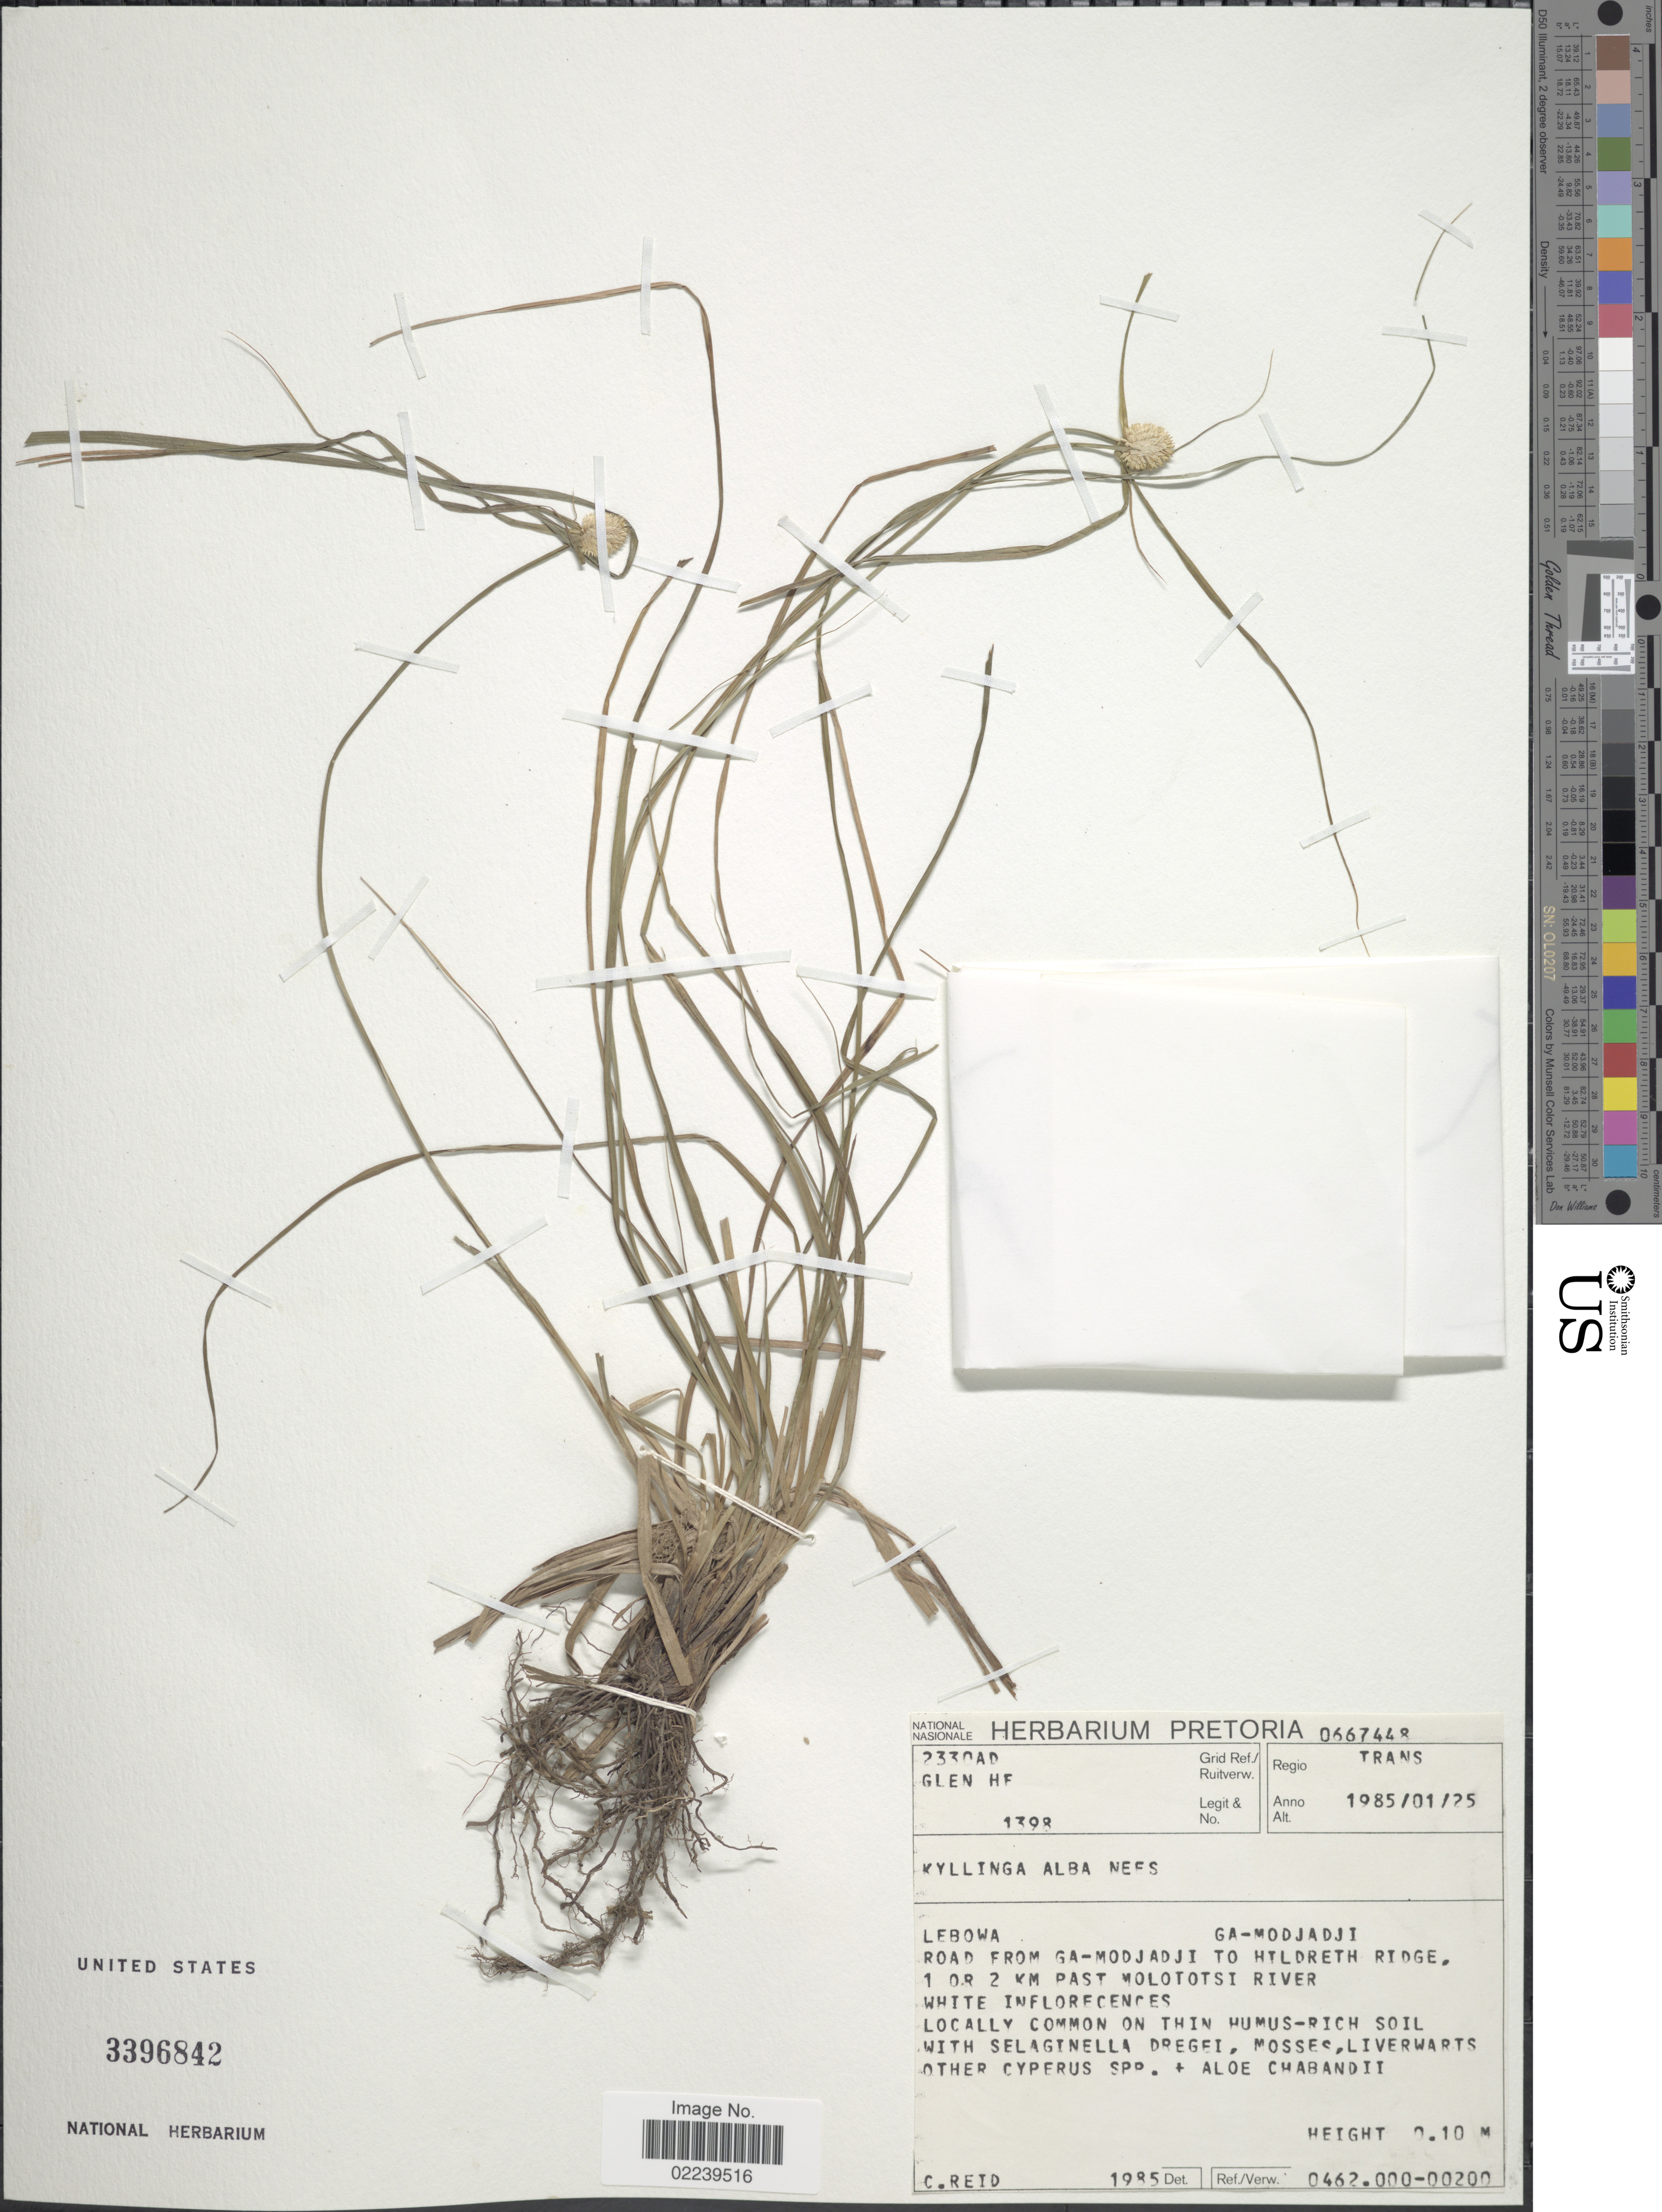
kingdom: Plantae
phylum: Tracheophyta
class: Liliopsida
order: Poales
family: Cyperaceae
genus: Cyperus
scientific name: Cyperus alatus subsp. albus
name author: (Nees)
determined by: Strong, M. T., (US), Smithsonian Institution - National Museum of Natural History (UNITED STATES)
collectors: H. F. Glen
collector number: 1398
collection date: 1985-01-25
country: South Africa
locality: Regio Trans. Lebowa. ga-Modjadji. Road from Ga-Modjadji to Hildreth Ridge. 1 or 2 km Past Molototsi River. Grid Ref./Ruitverw. 2330AD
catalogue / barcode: US 3396842